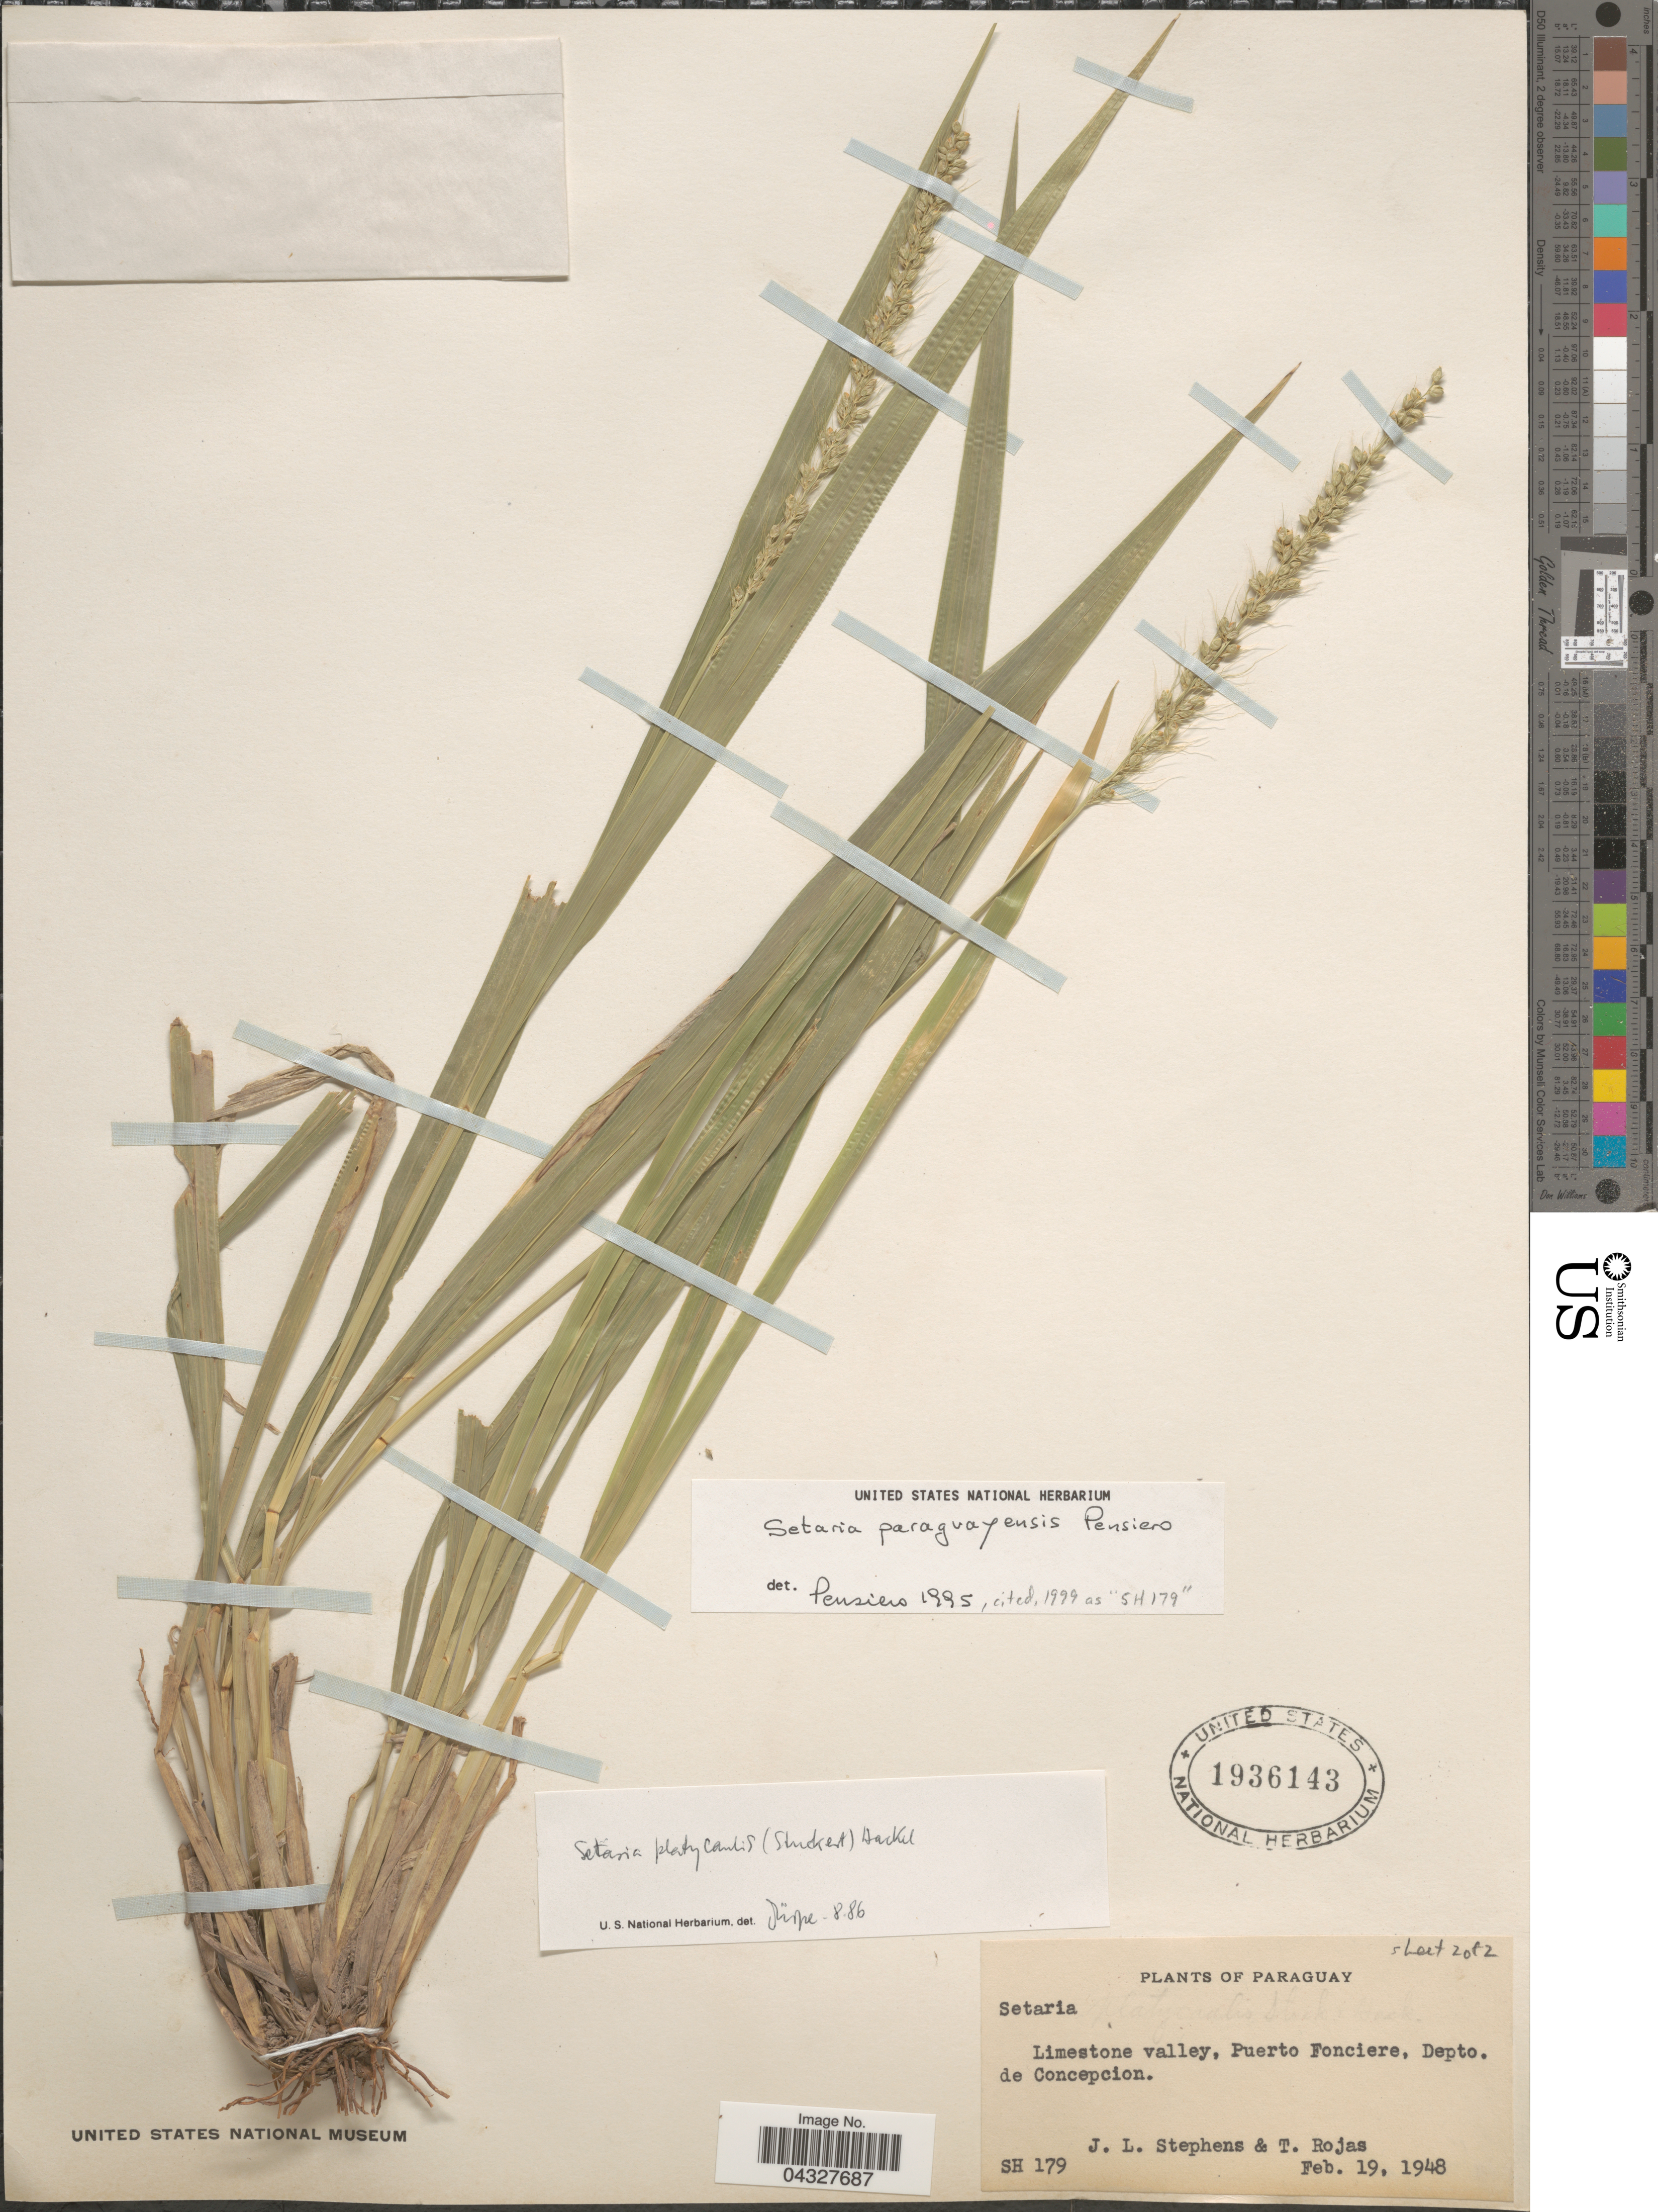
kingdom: Plantae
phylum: Tracheophyta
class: Liliopsida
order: Poales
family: Poaceae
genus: Setaria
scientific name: Setaria paraguayensis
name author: Pensiero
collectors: J. Stephens & T. Rojas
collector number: SH 179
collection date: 1948-02-19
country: Paraguay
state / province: Concepcion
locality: Limestone valley, Puerto Fonciere, Depto. de Concepcion.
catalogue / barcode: US 1936143